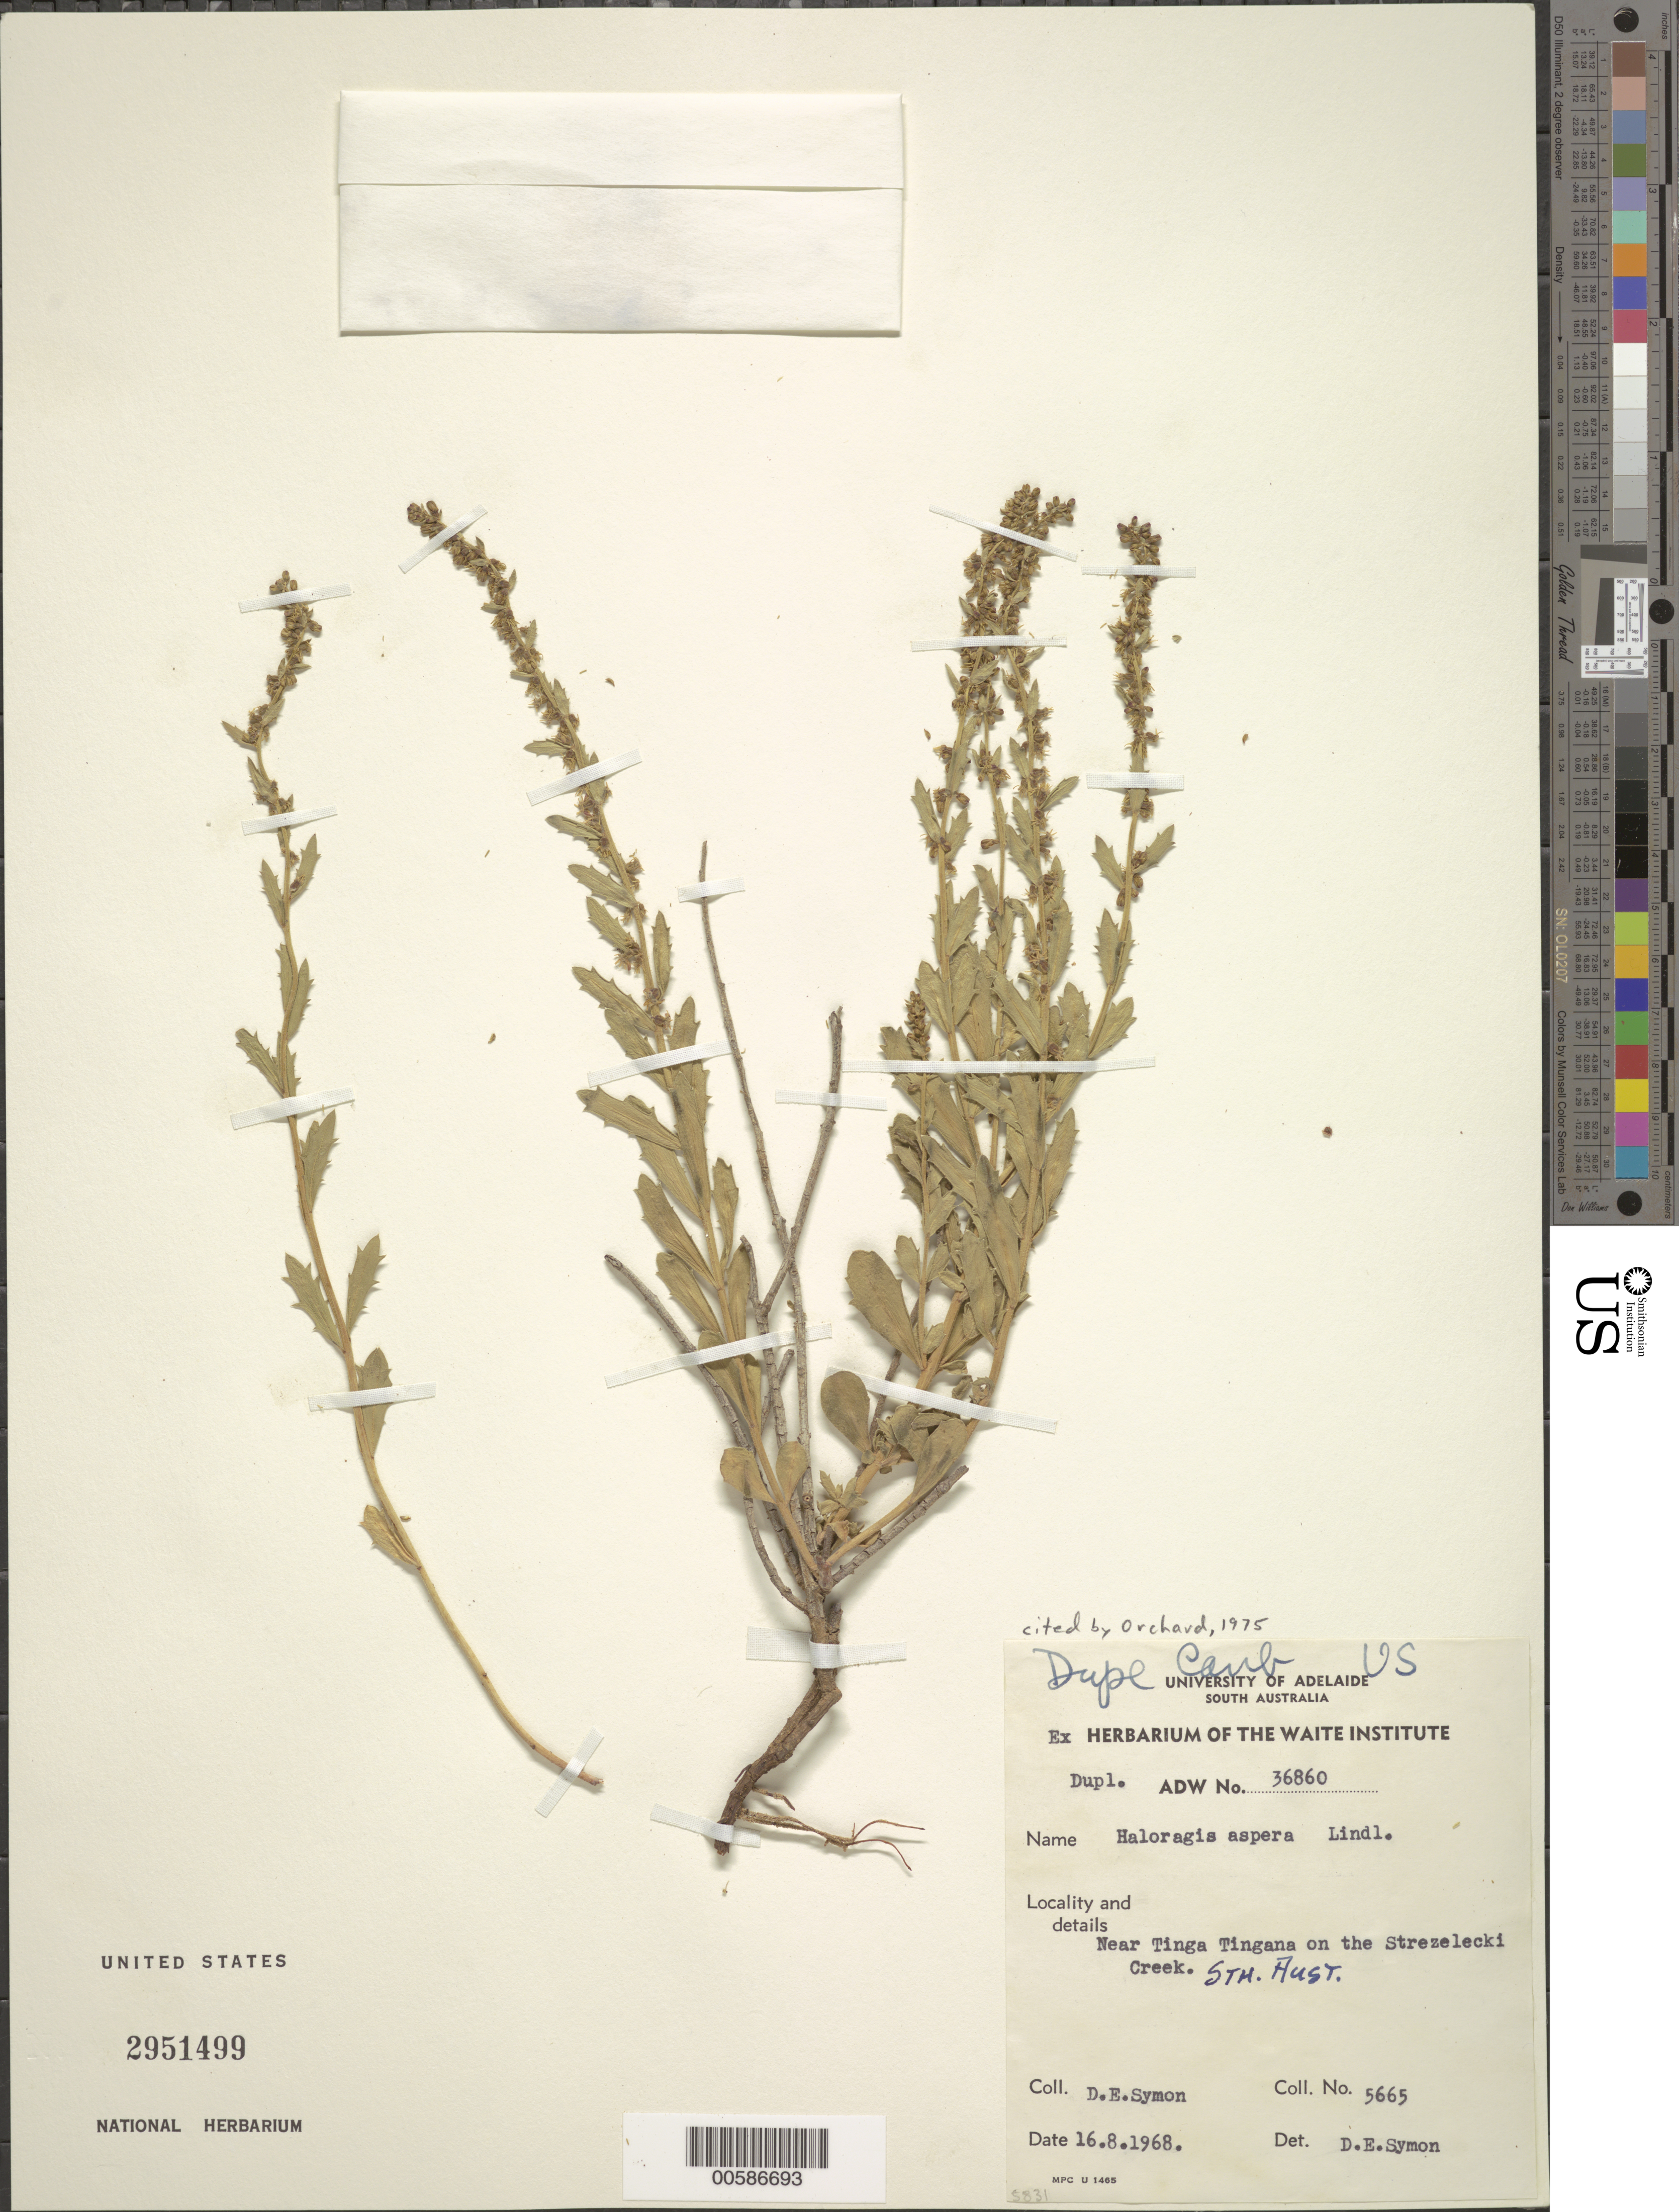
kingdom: Plantae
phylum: Tracheophyta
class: Magnoliopsida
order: Saxifragales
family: Haloragaceae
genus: Haloragis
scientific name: Haloragis aspera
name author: Lindl.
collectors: D. Symon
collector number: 5665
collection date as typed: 16 Aug 1968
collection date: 1968-08-16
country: Australia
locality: Near Tinga Tingana on the Strezelecki Creek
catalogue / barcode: US 2951499